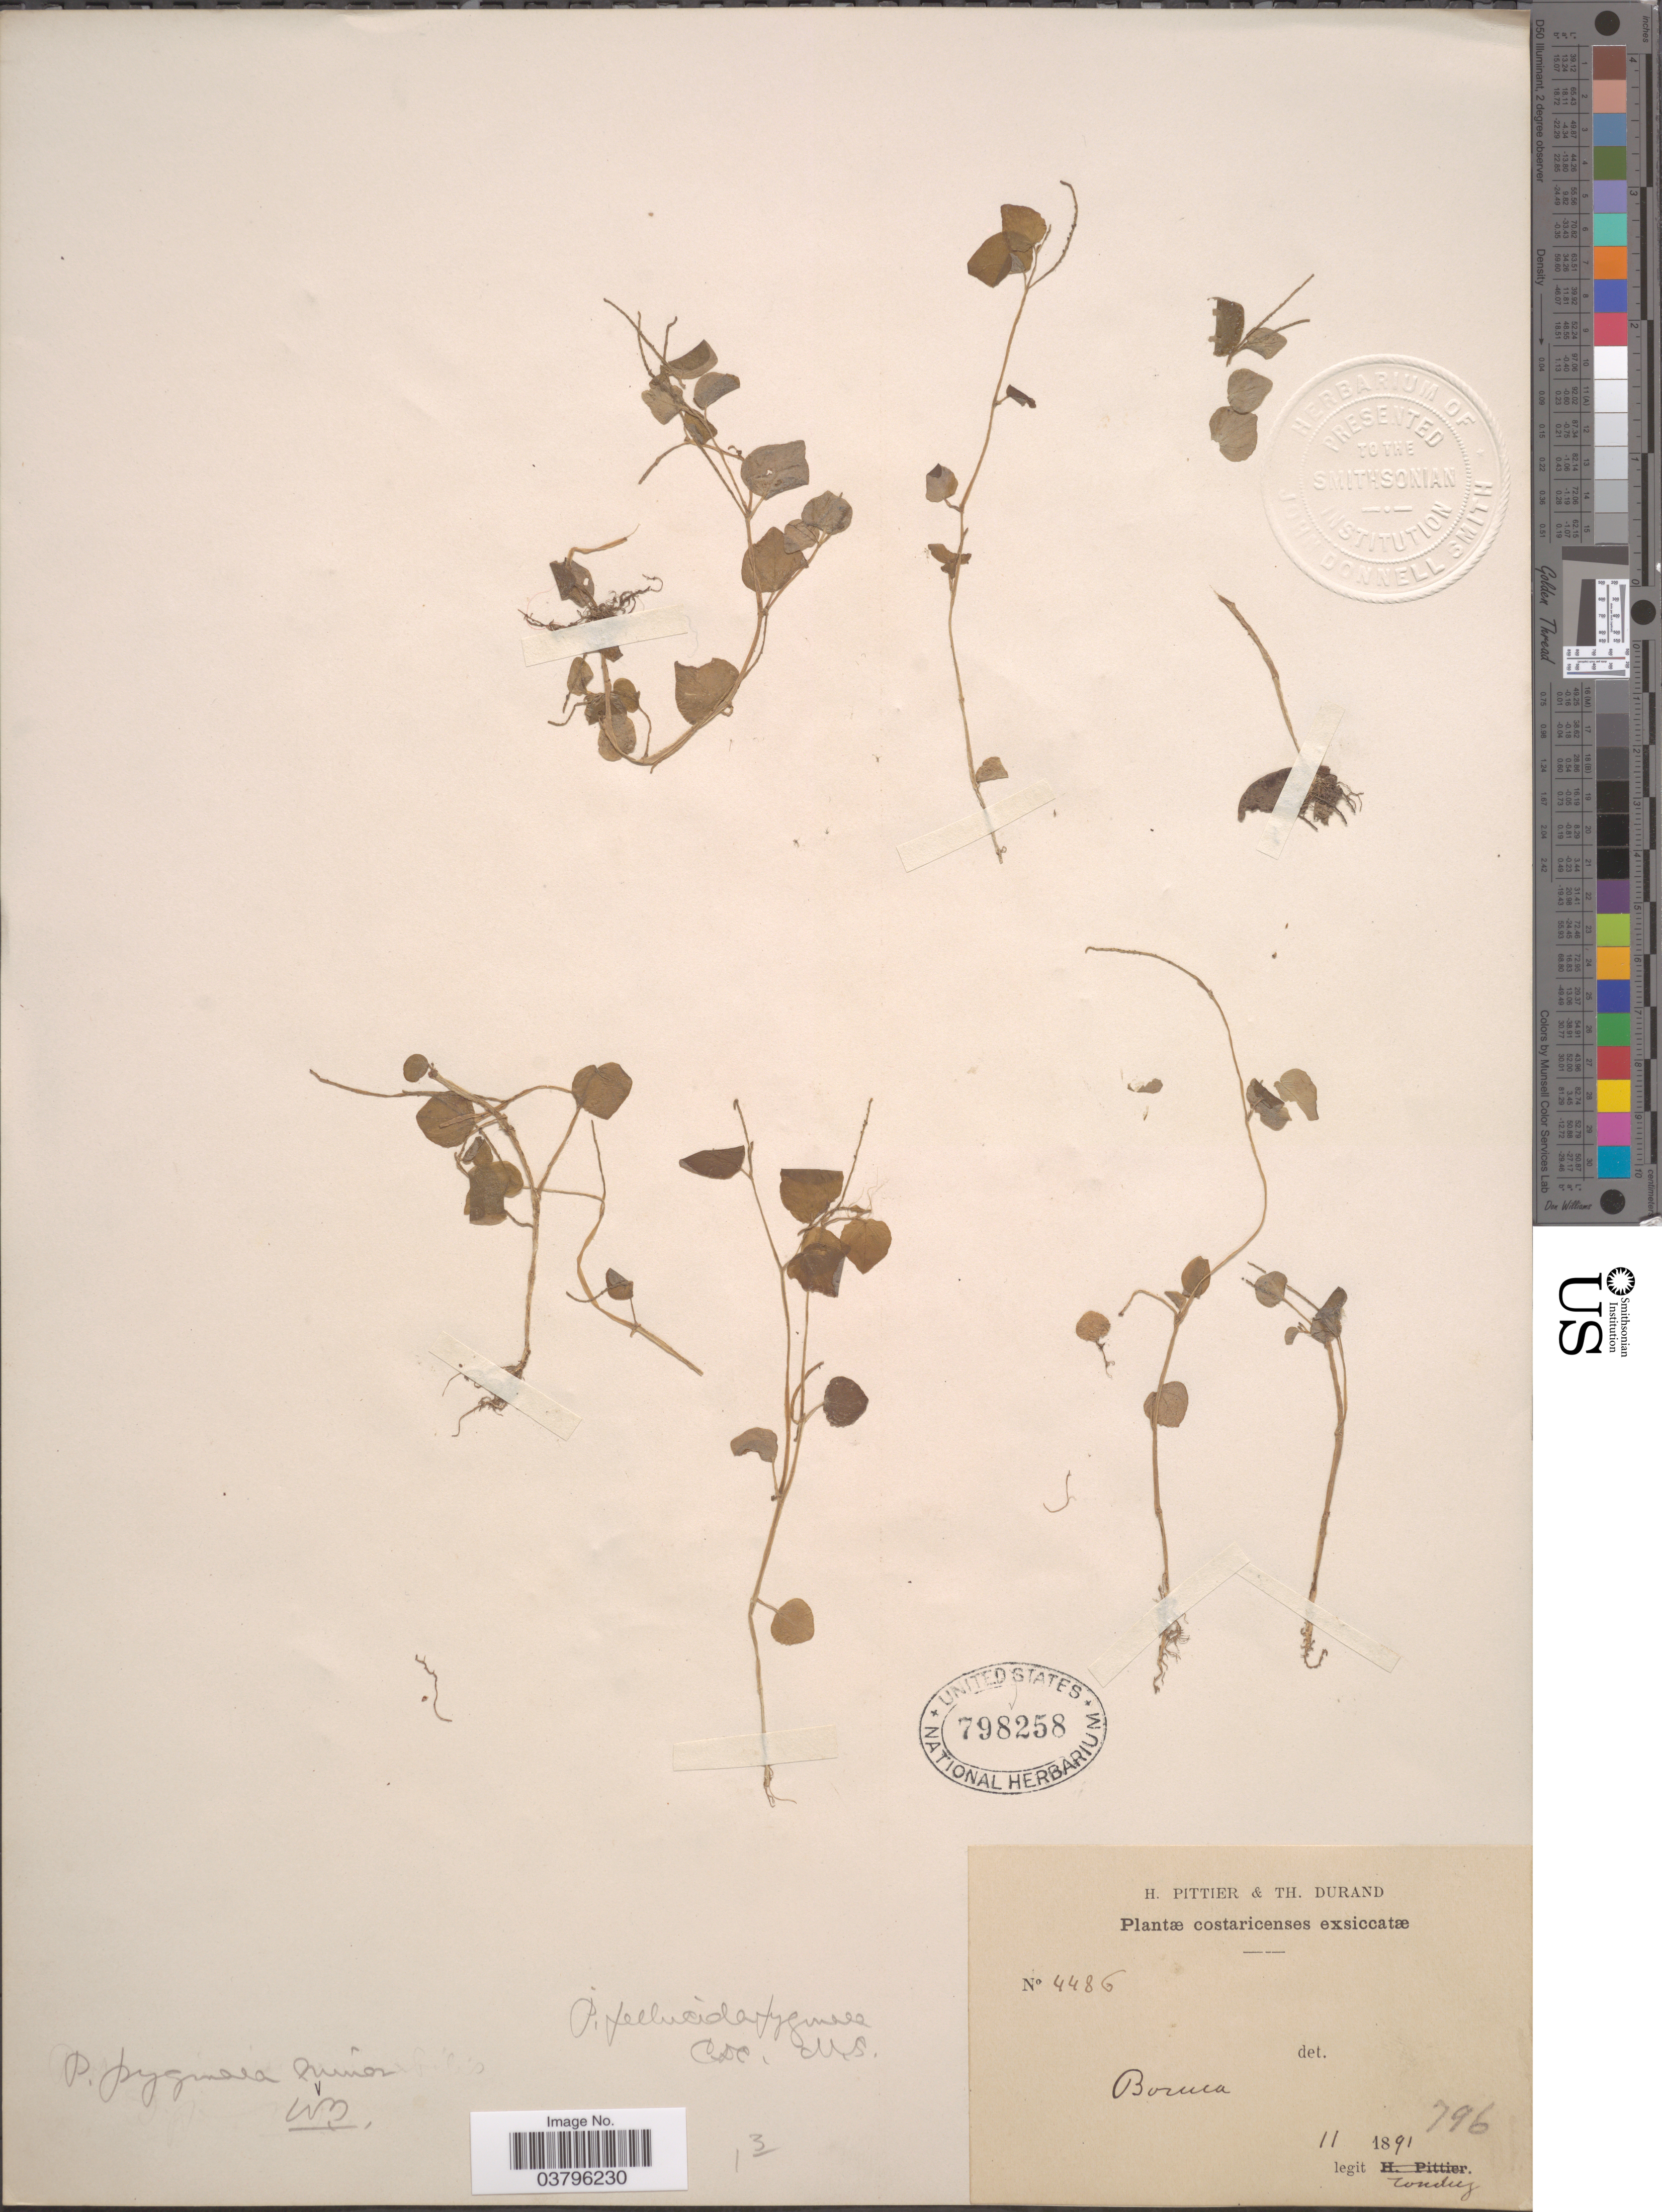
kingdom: Plantae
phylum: Tracheophyta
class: Magnoliopsida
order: Piperales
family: Piperaceae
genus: Peperomia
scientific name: Peperomia pellucida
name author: (L.) Kunth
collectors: Tonduz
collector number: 4486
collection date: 1891-11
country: Costa Rica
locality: Boruca.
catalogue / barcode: US 798258